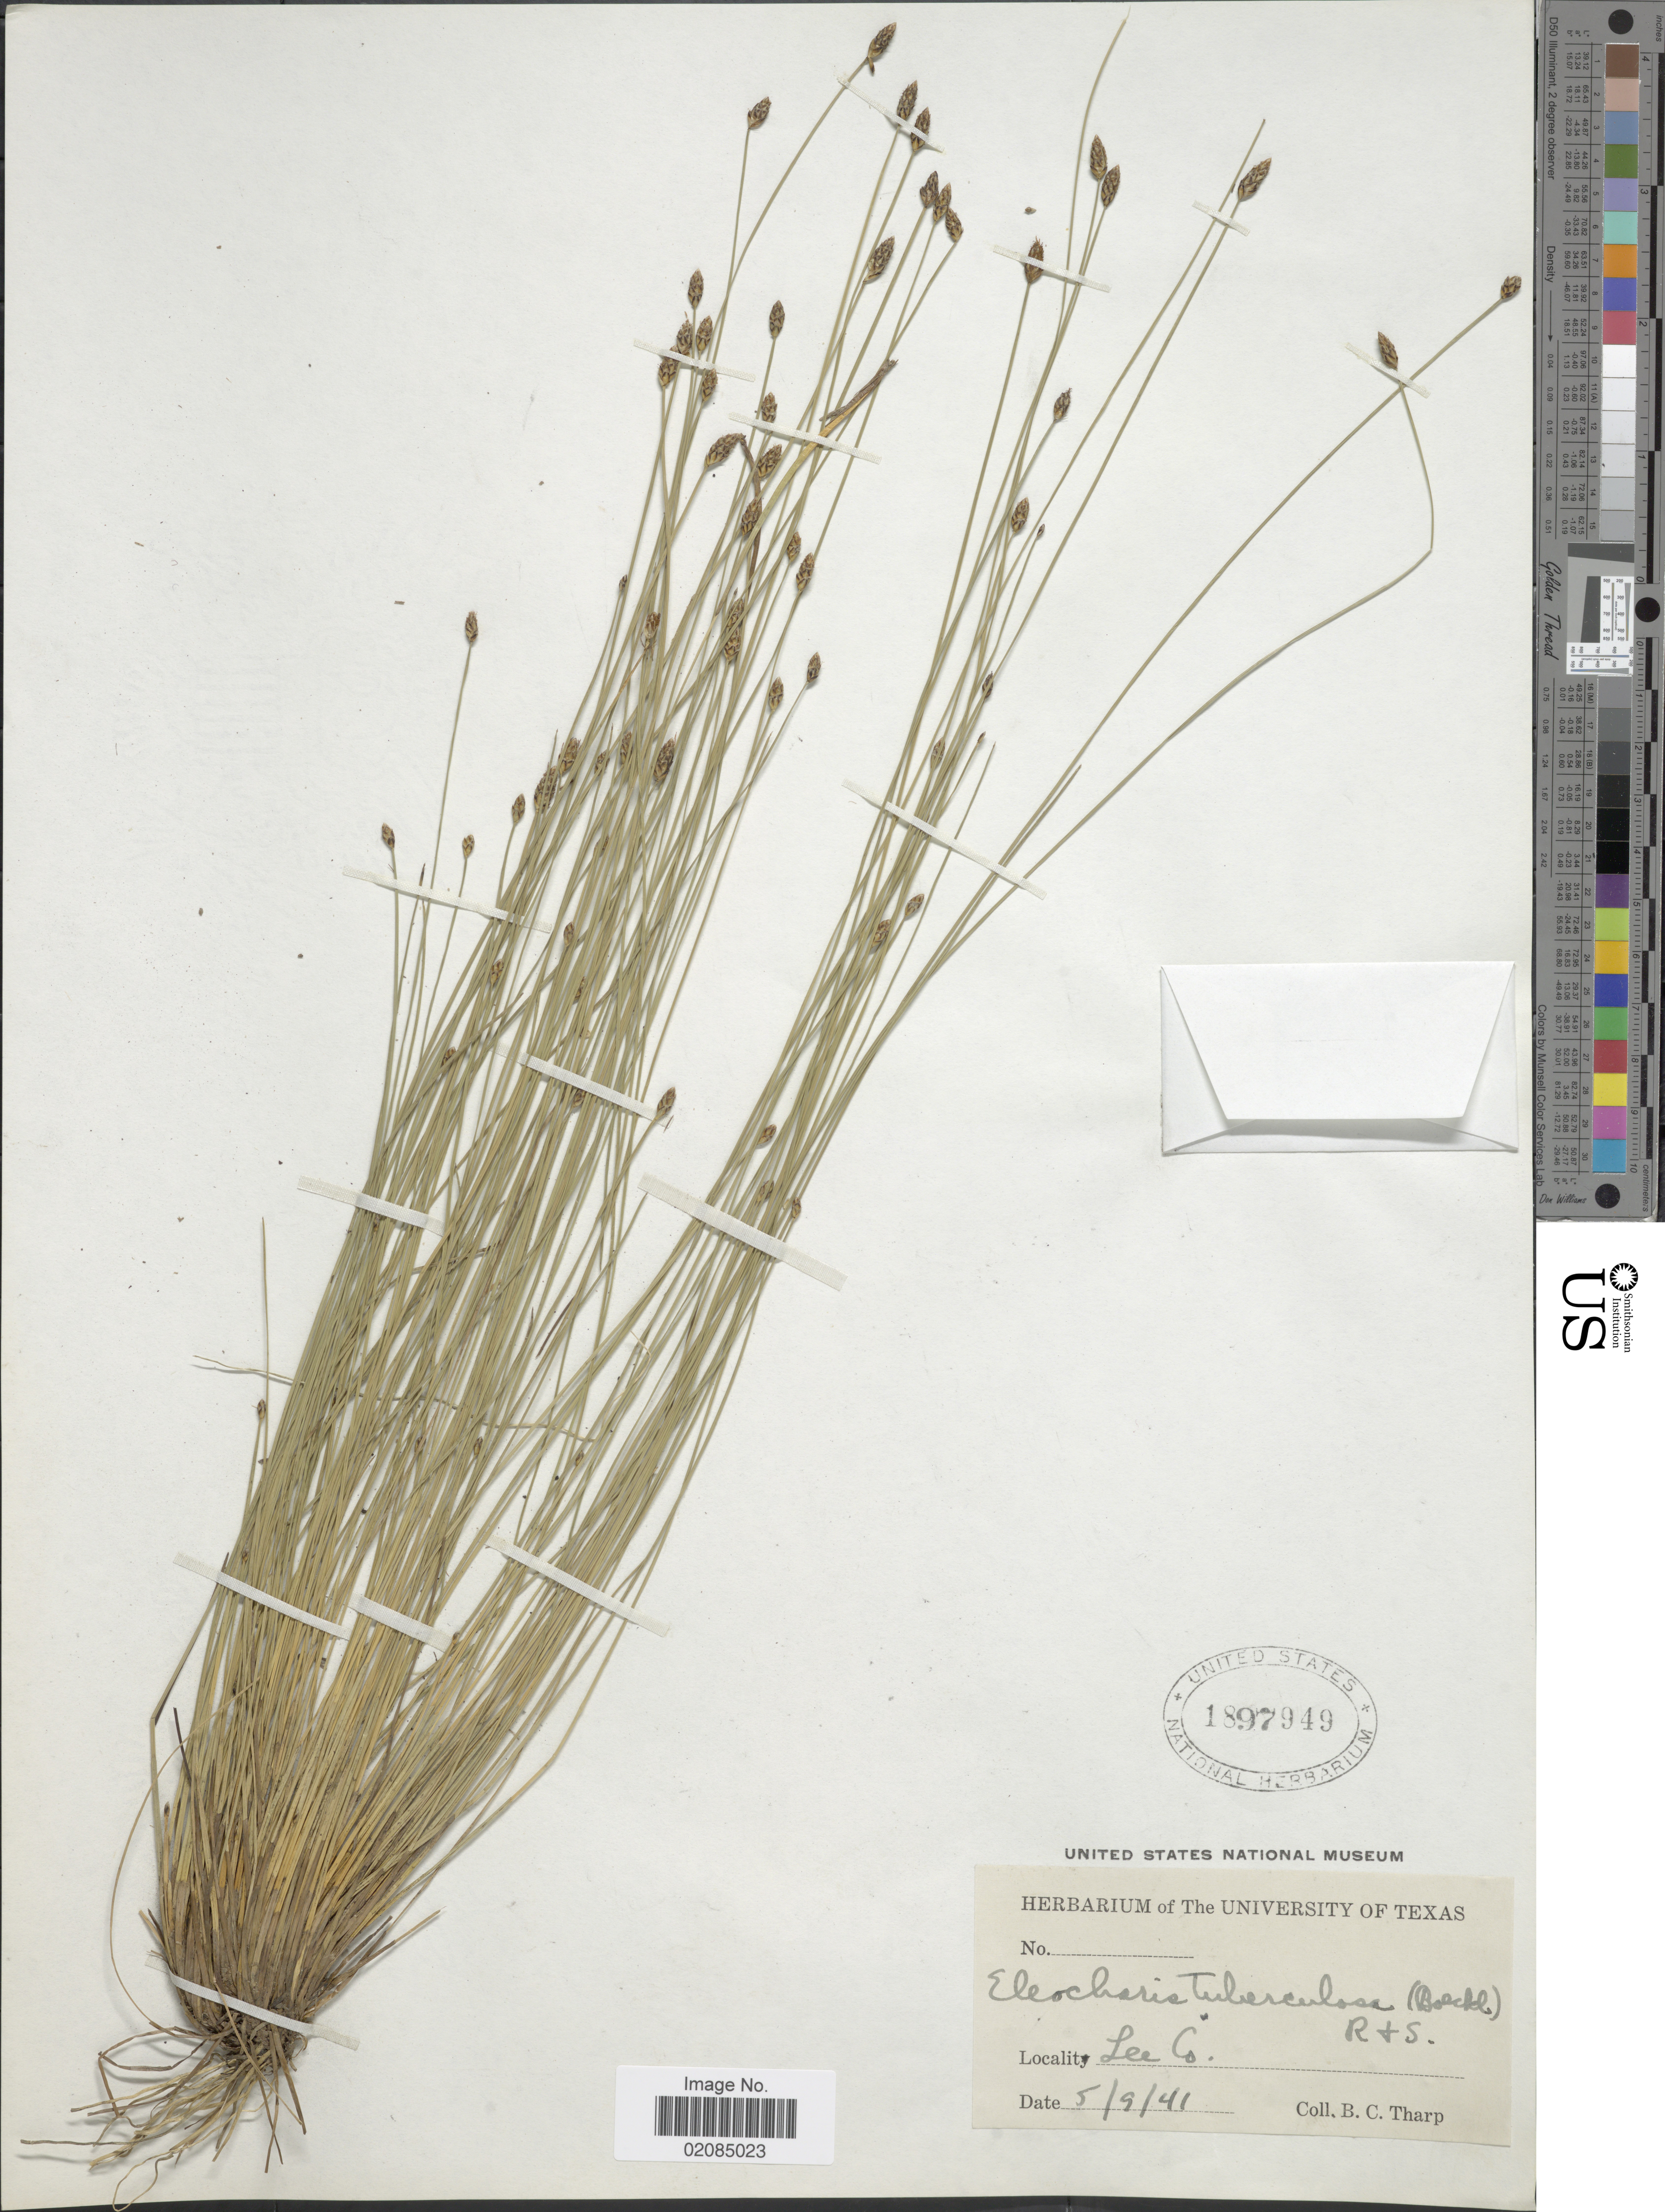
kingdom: Plantae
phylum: Tracheophyta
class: Liliopsida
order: Poales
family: Cyperaceae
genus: Eleocharis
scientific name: Eleocharis tuberculosa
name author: (Michx.) Roem. & Schult.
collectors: B. C. Tharp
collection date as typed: Transcribed d/m/y: 9/5/41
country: United States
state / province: Texas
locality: Lee Co.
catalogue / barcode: US 1897949